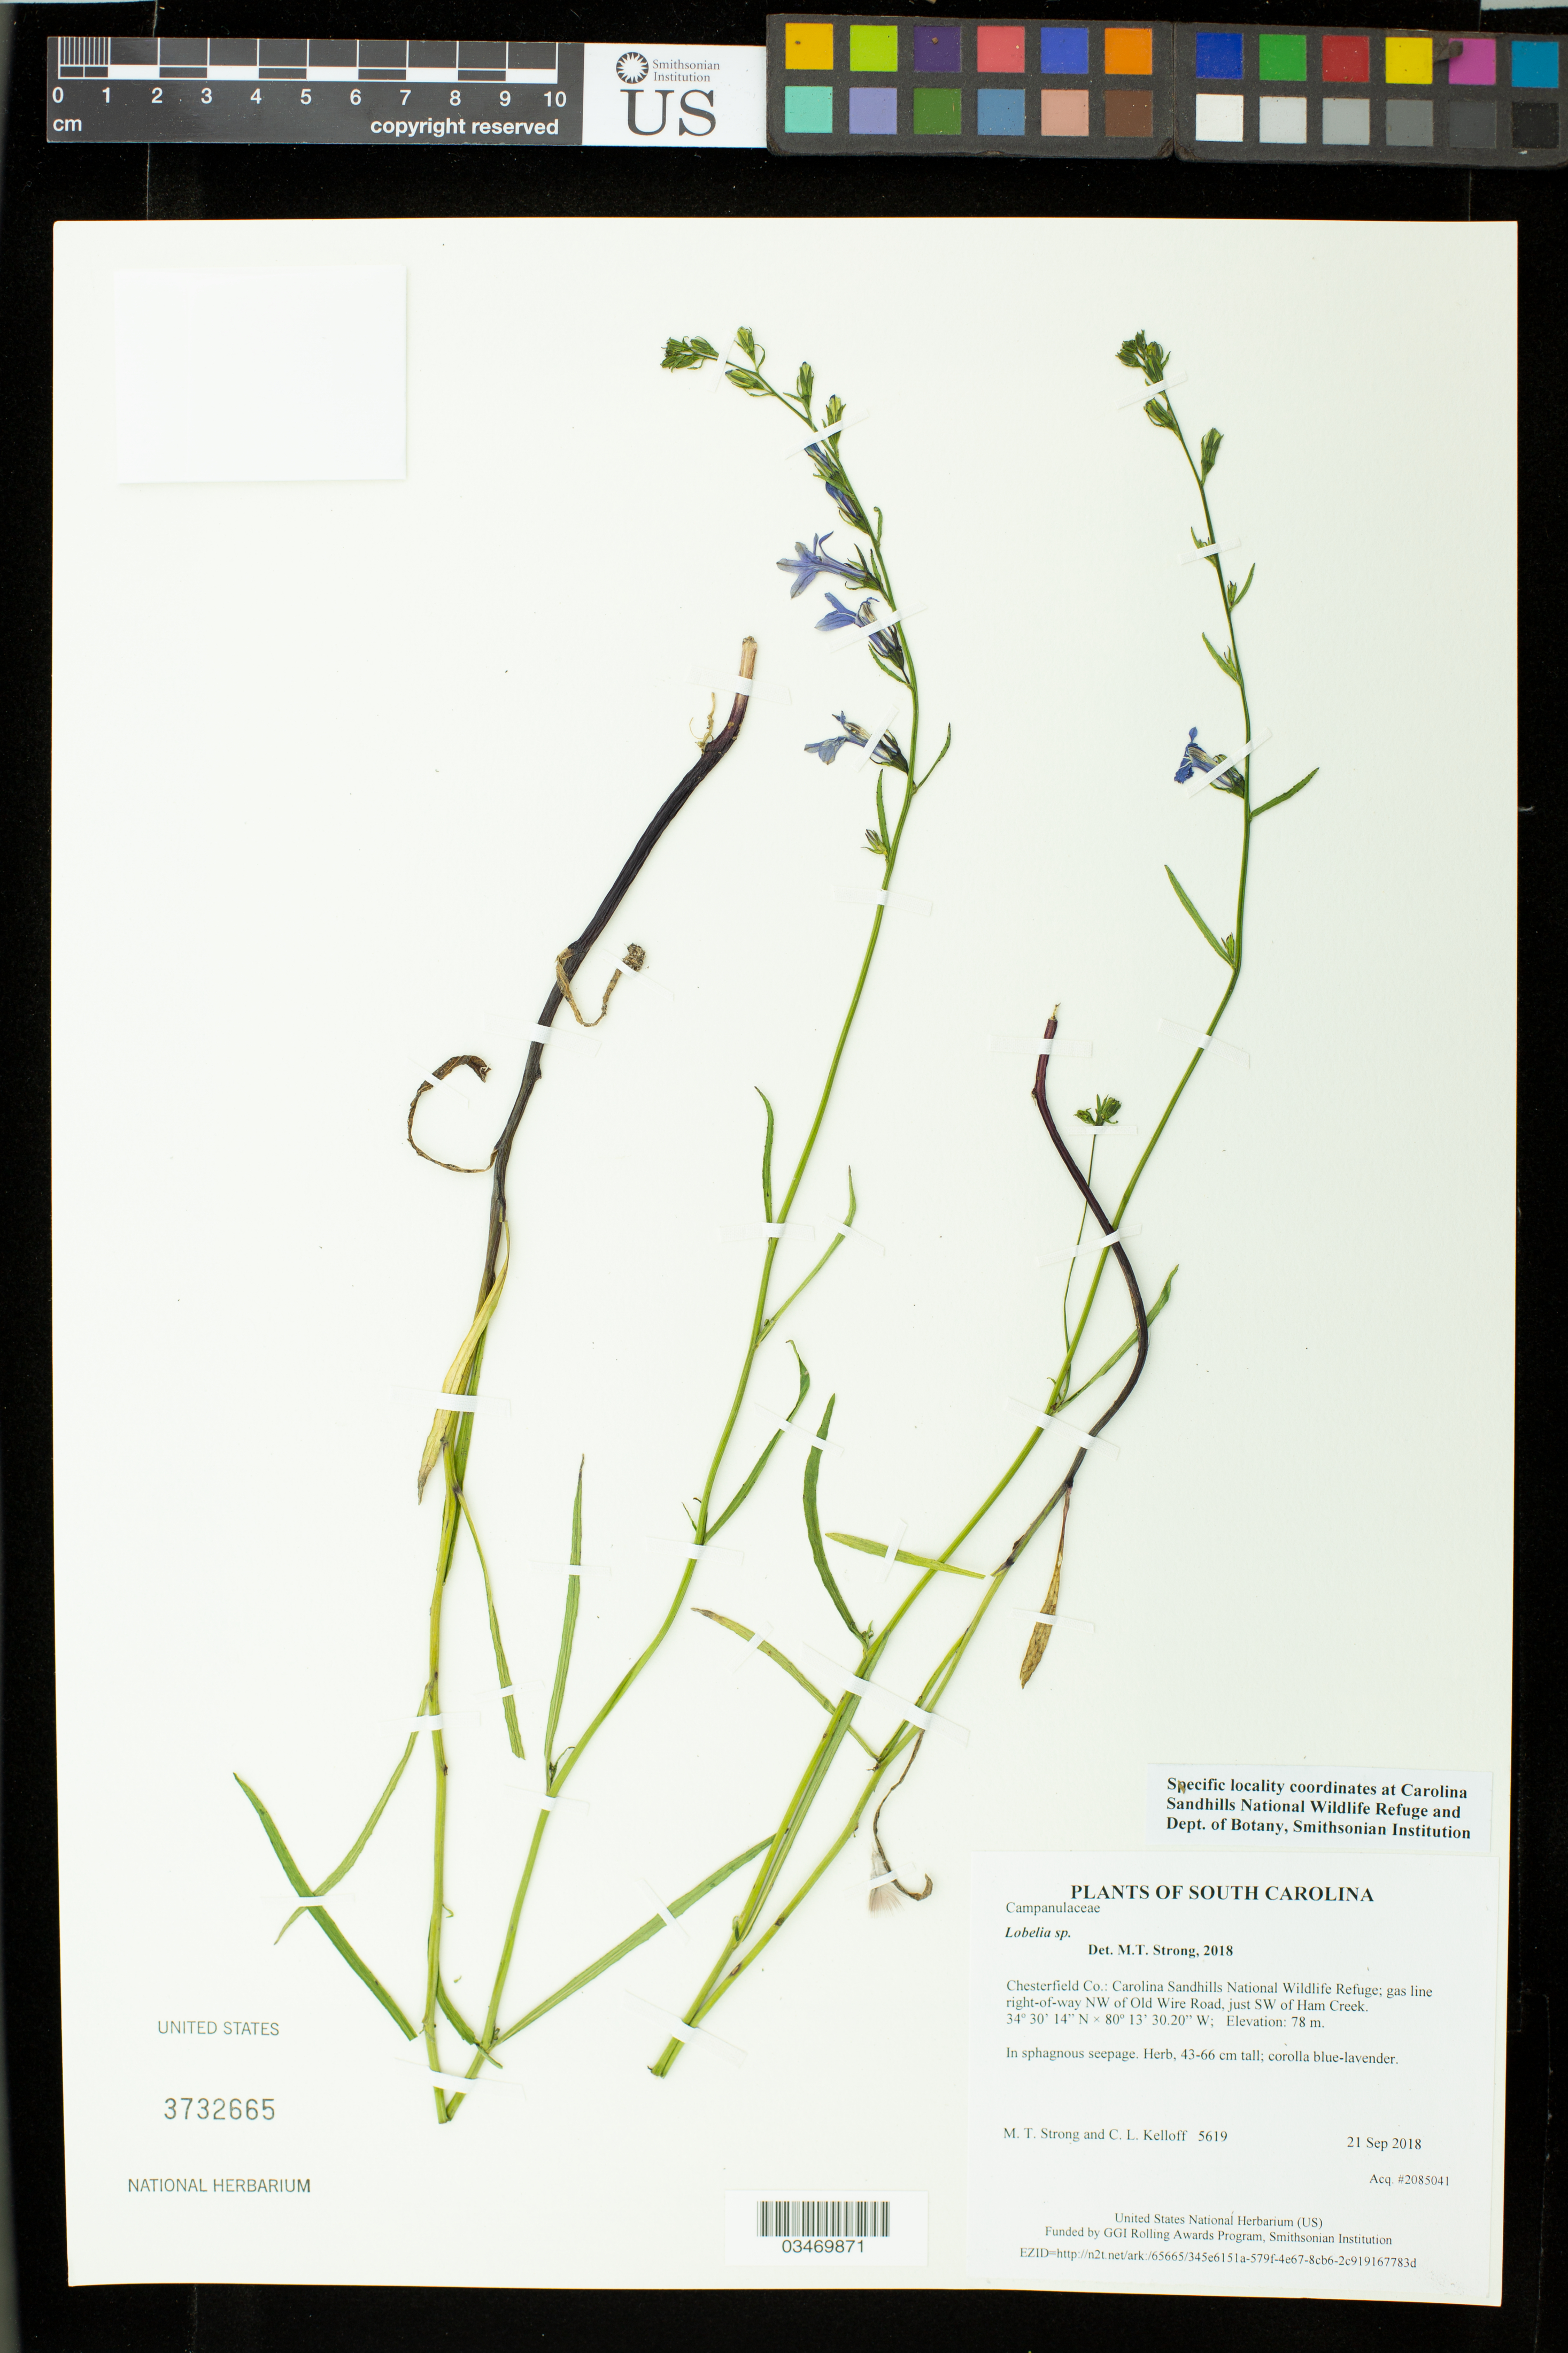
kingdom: Plantae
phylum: Tracheophyta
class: Magnoliopsida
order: Asterales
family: Campanulaceae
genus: Lobelia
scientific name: Lobelia sp. nov.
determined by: Strong, M. T., (US), Smithsonian Institution - National Museum of Natural History (UNITED STATES)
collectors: M. T. Strong & C. L. Kelloff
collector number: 5619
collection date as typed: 21 Sep 2018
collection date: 2018-09-21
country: United States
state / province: South Carolina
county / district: Chesterfield Co.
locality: Carolina Sandhills National Wildlife Refuge; gas line right-of-way NW of Old Wire Road, just SW of Ham Creek.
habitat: In sphagnous seepage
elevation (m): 78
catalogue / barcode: US 3732665